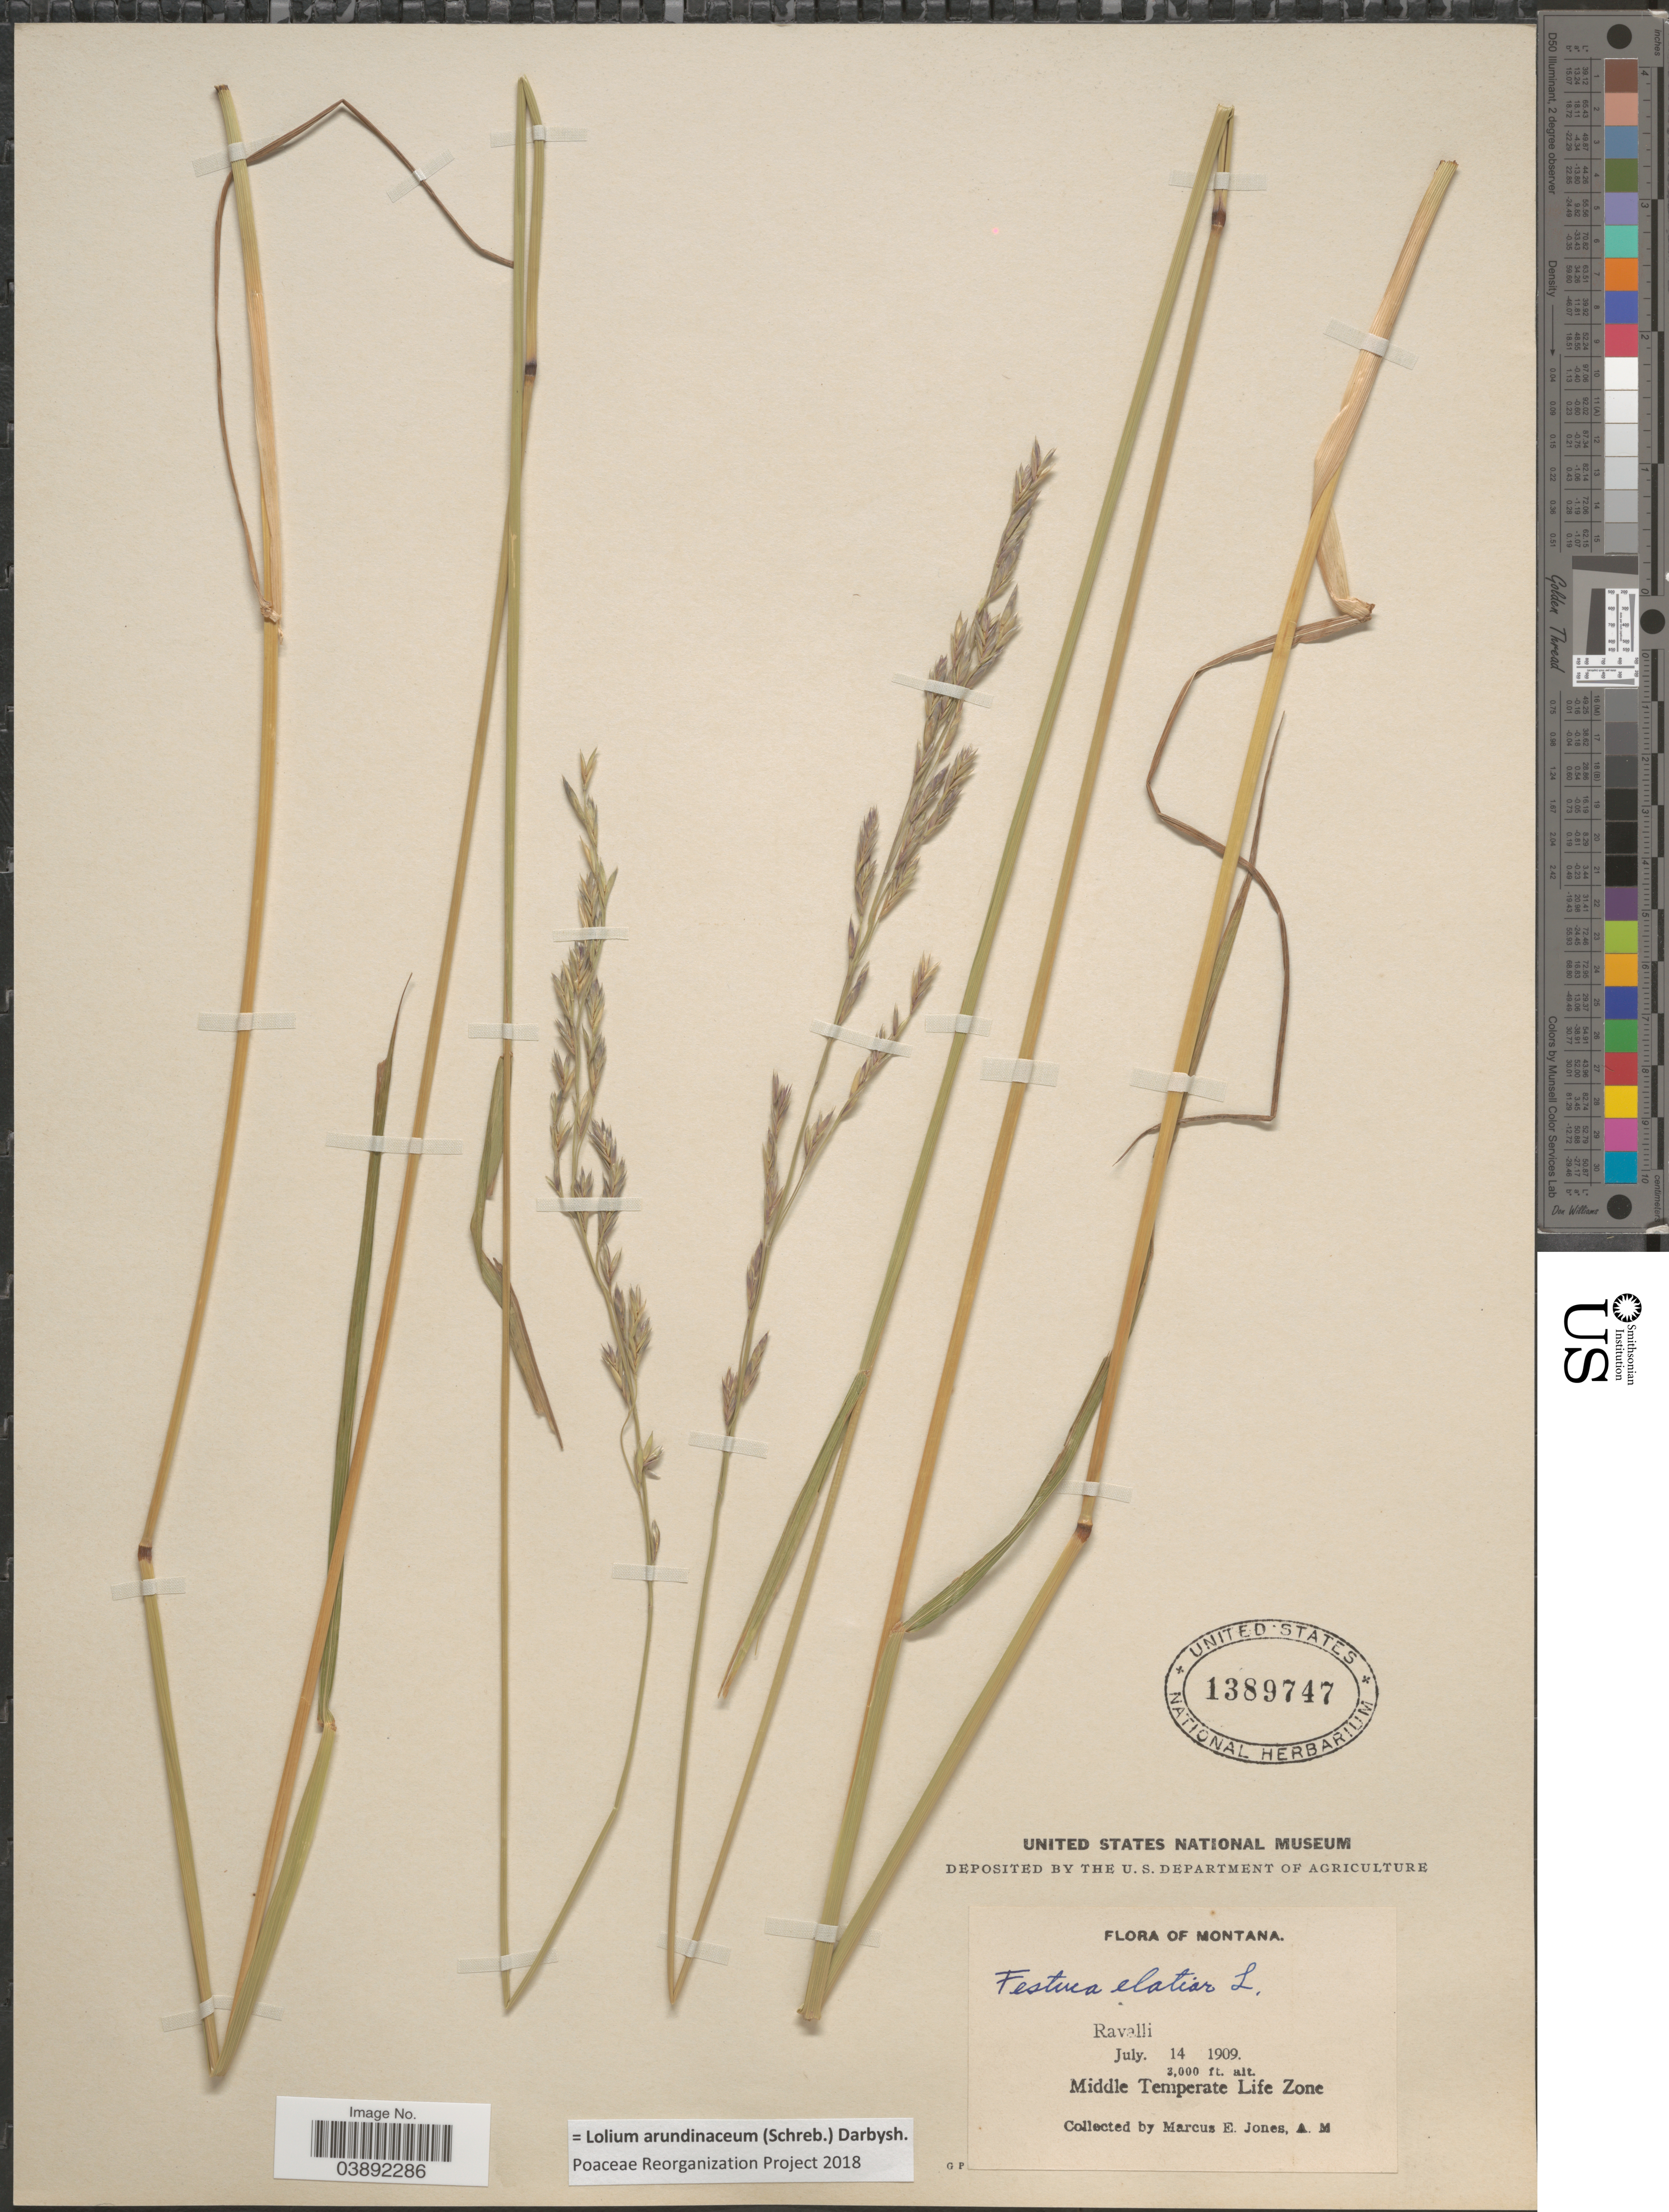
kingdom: Plantae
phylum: Tracheophyta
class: Liliopsida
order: Poales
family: Poaceae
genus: Lolium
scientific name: Lolium arundinaceum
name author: (Schreb.) Darbysh.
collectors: M. E. Jones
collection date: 1909-07-14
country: United States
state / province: Montana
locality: Ravalli. Middle Temperate Life Zone.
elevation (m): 914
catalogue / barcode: US 1389747